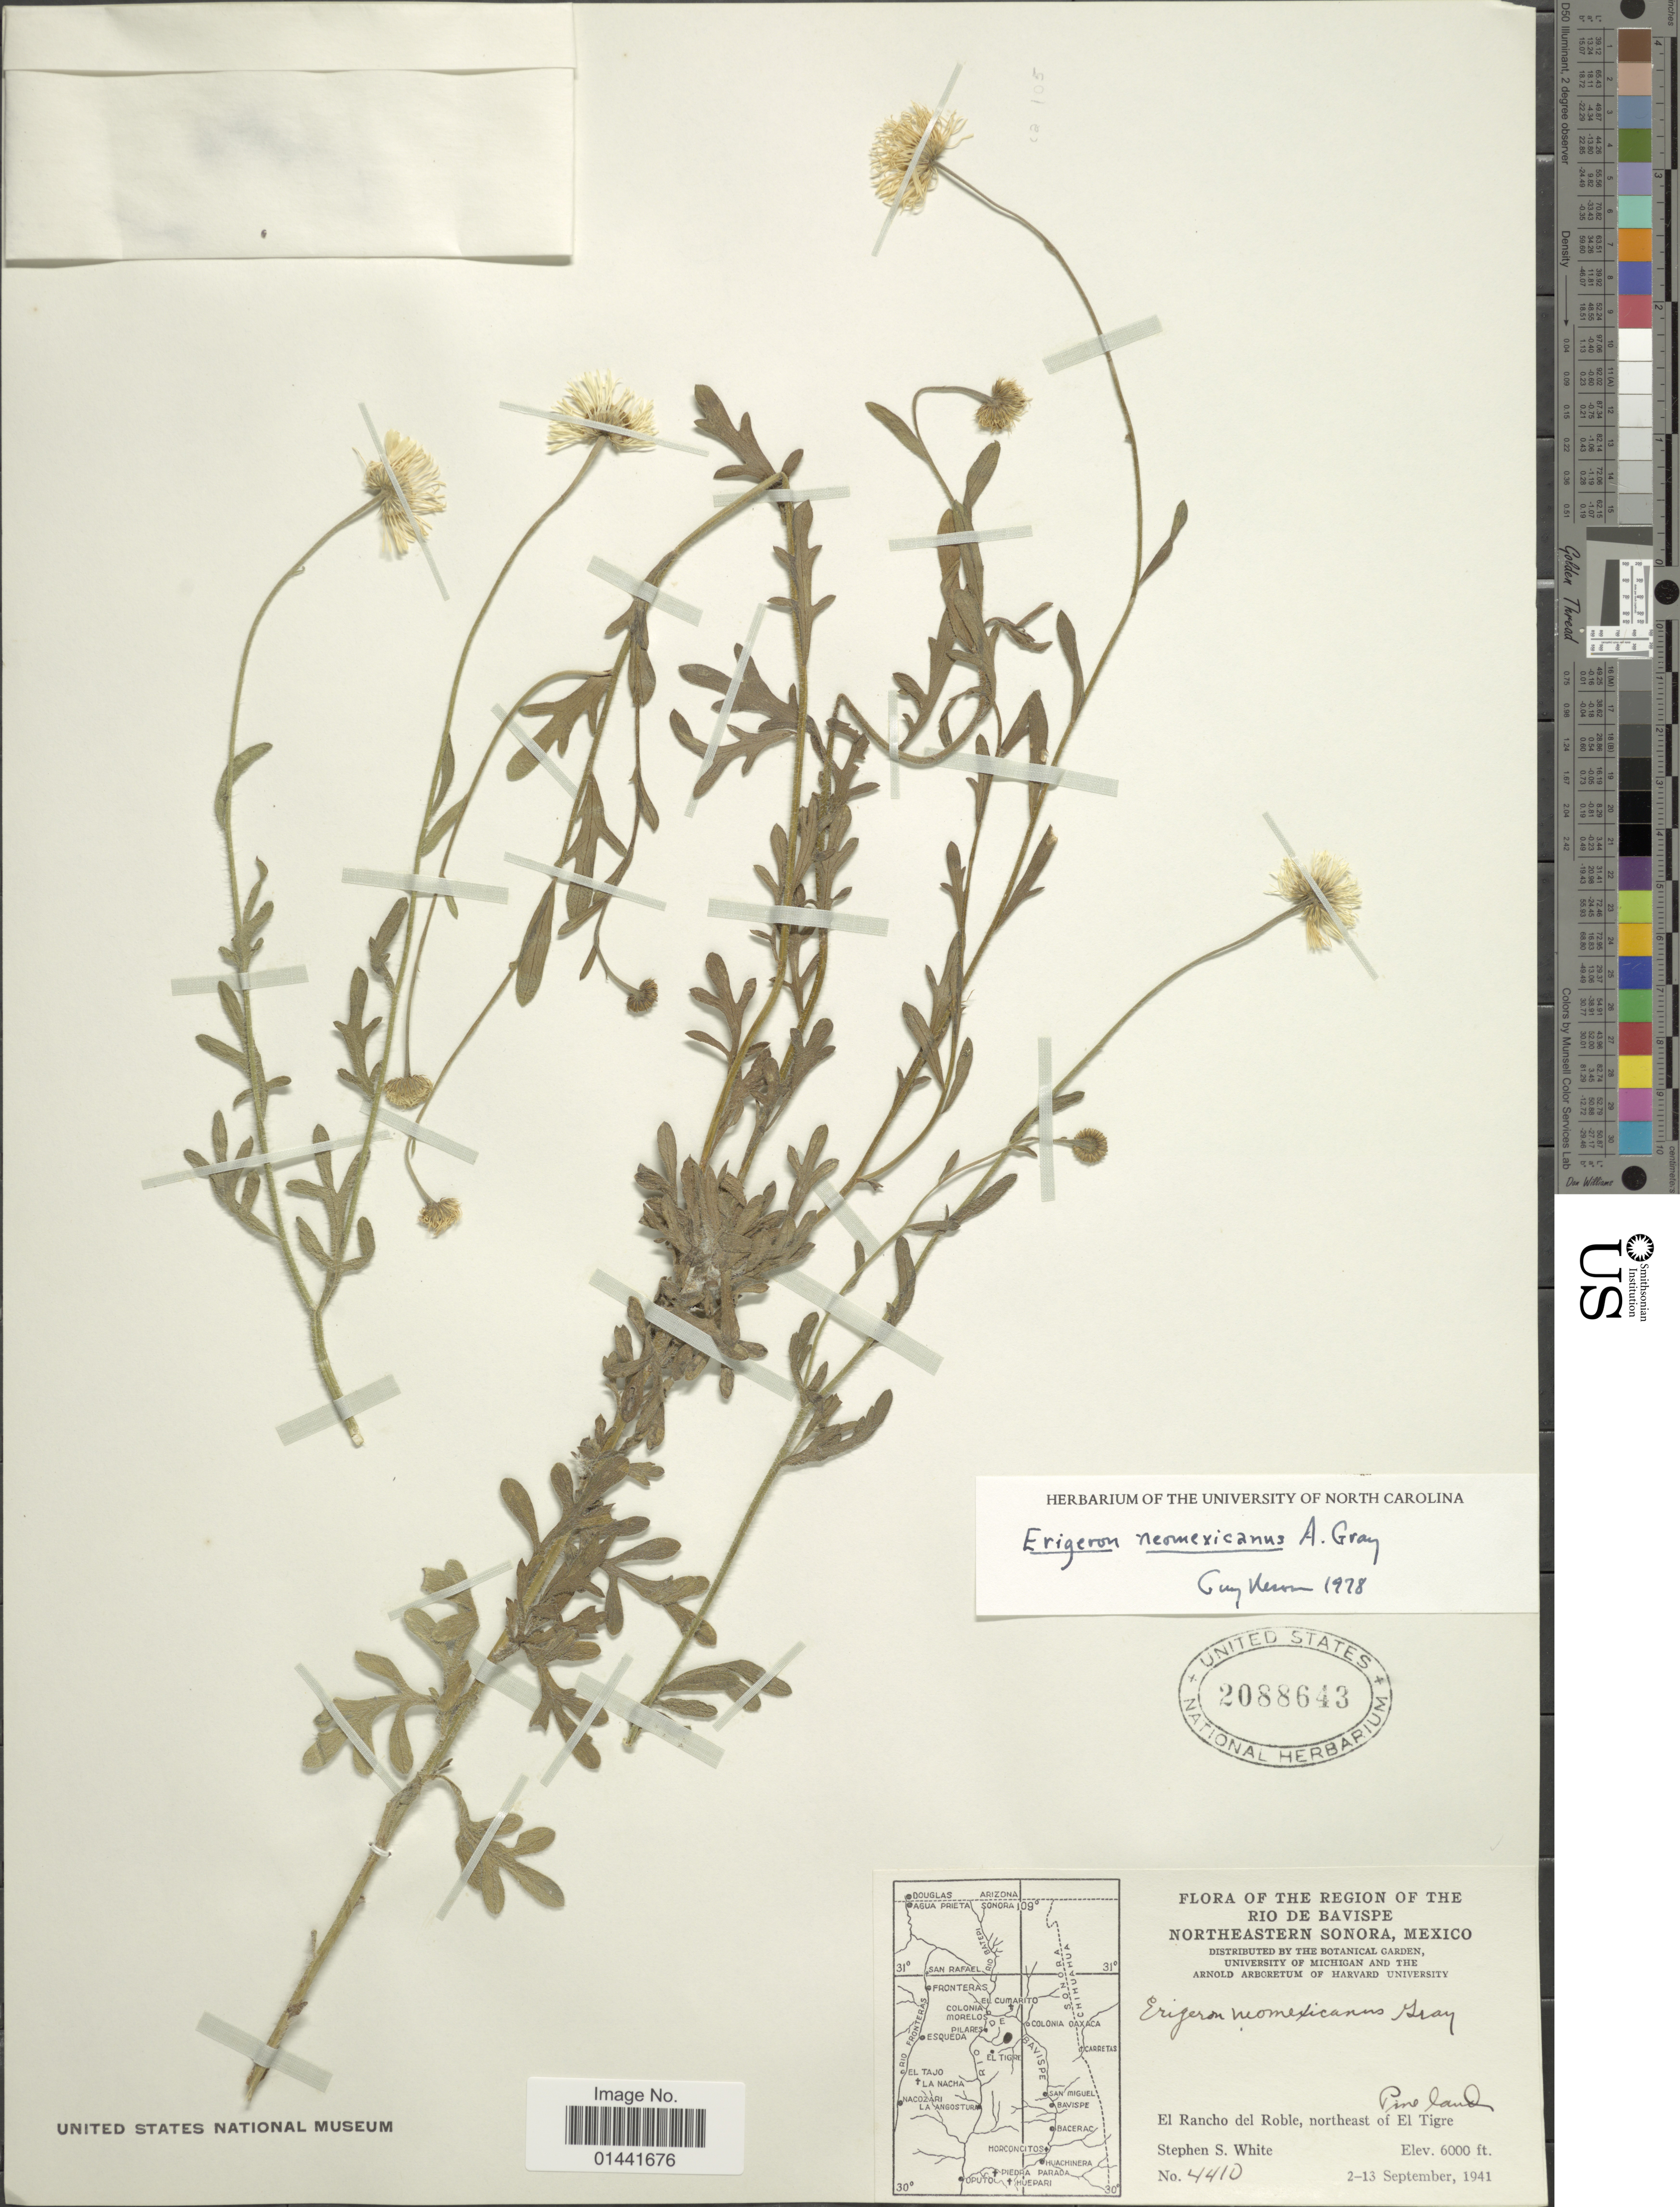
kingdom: Plantae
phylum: Tracheophyta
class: Magnoliopsida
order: Asterales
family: Asteraceae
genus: Erigeron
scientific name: Erigeron neomexicanus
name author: A. Gray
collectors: S. S. White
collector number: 4410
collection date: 1941-09-02/1941-09-13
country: Mexico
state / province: Sonora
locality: Region of the Rio De Bavispe, Northeastern Sonora, El Rancho del Roble, northeast of El Tigre, Pine land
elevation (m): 1829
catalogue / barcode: US 2088643